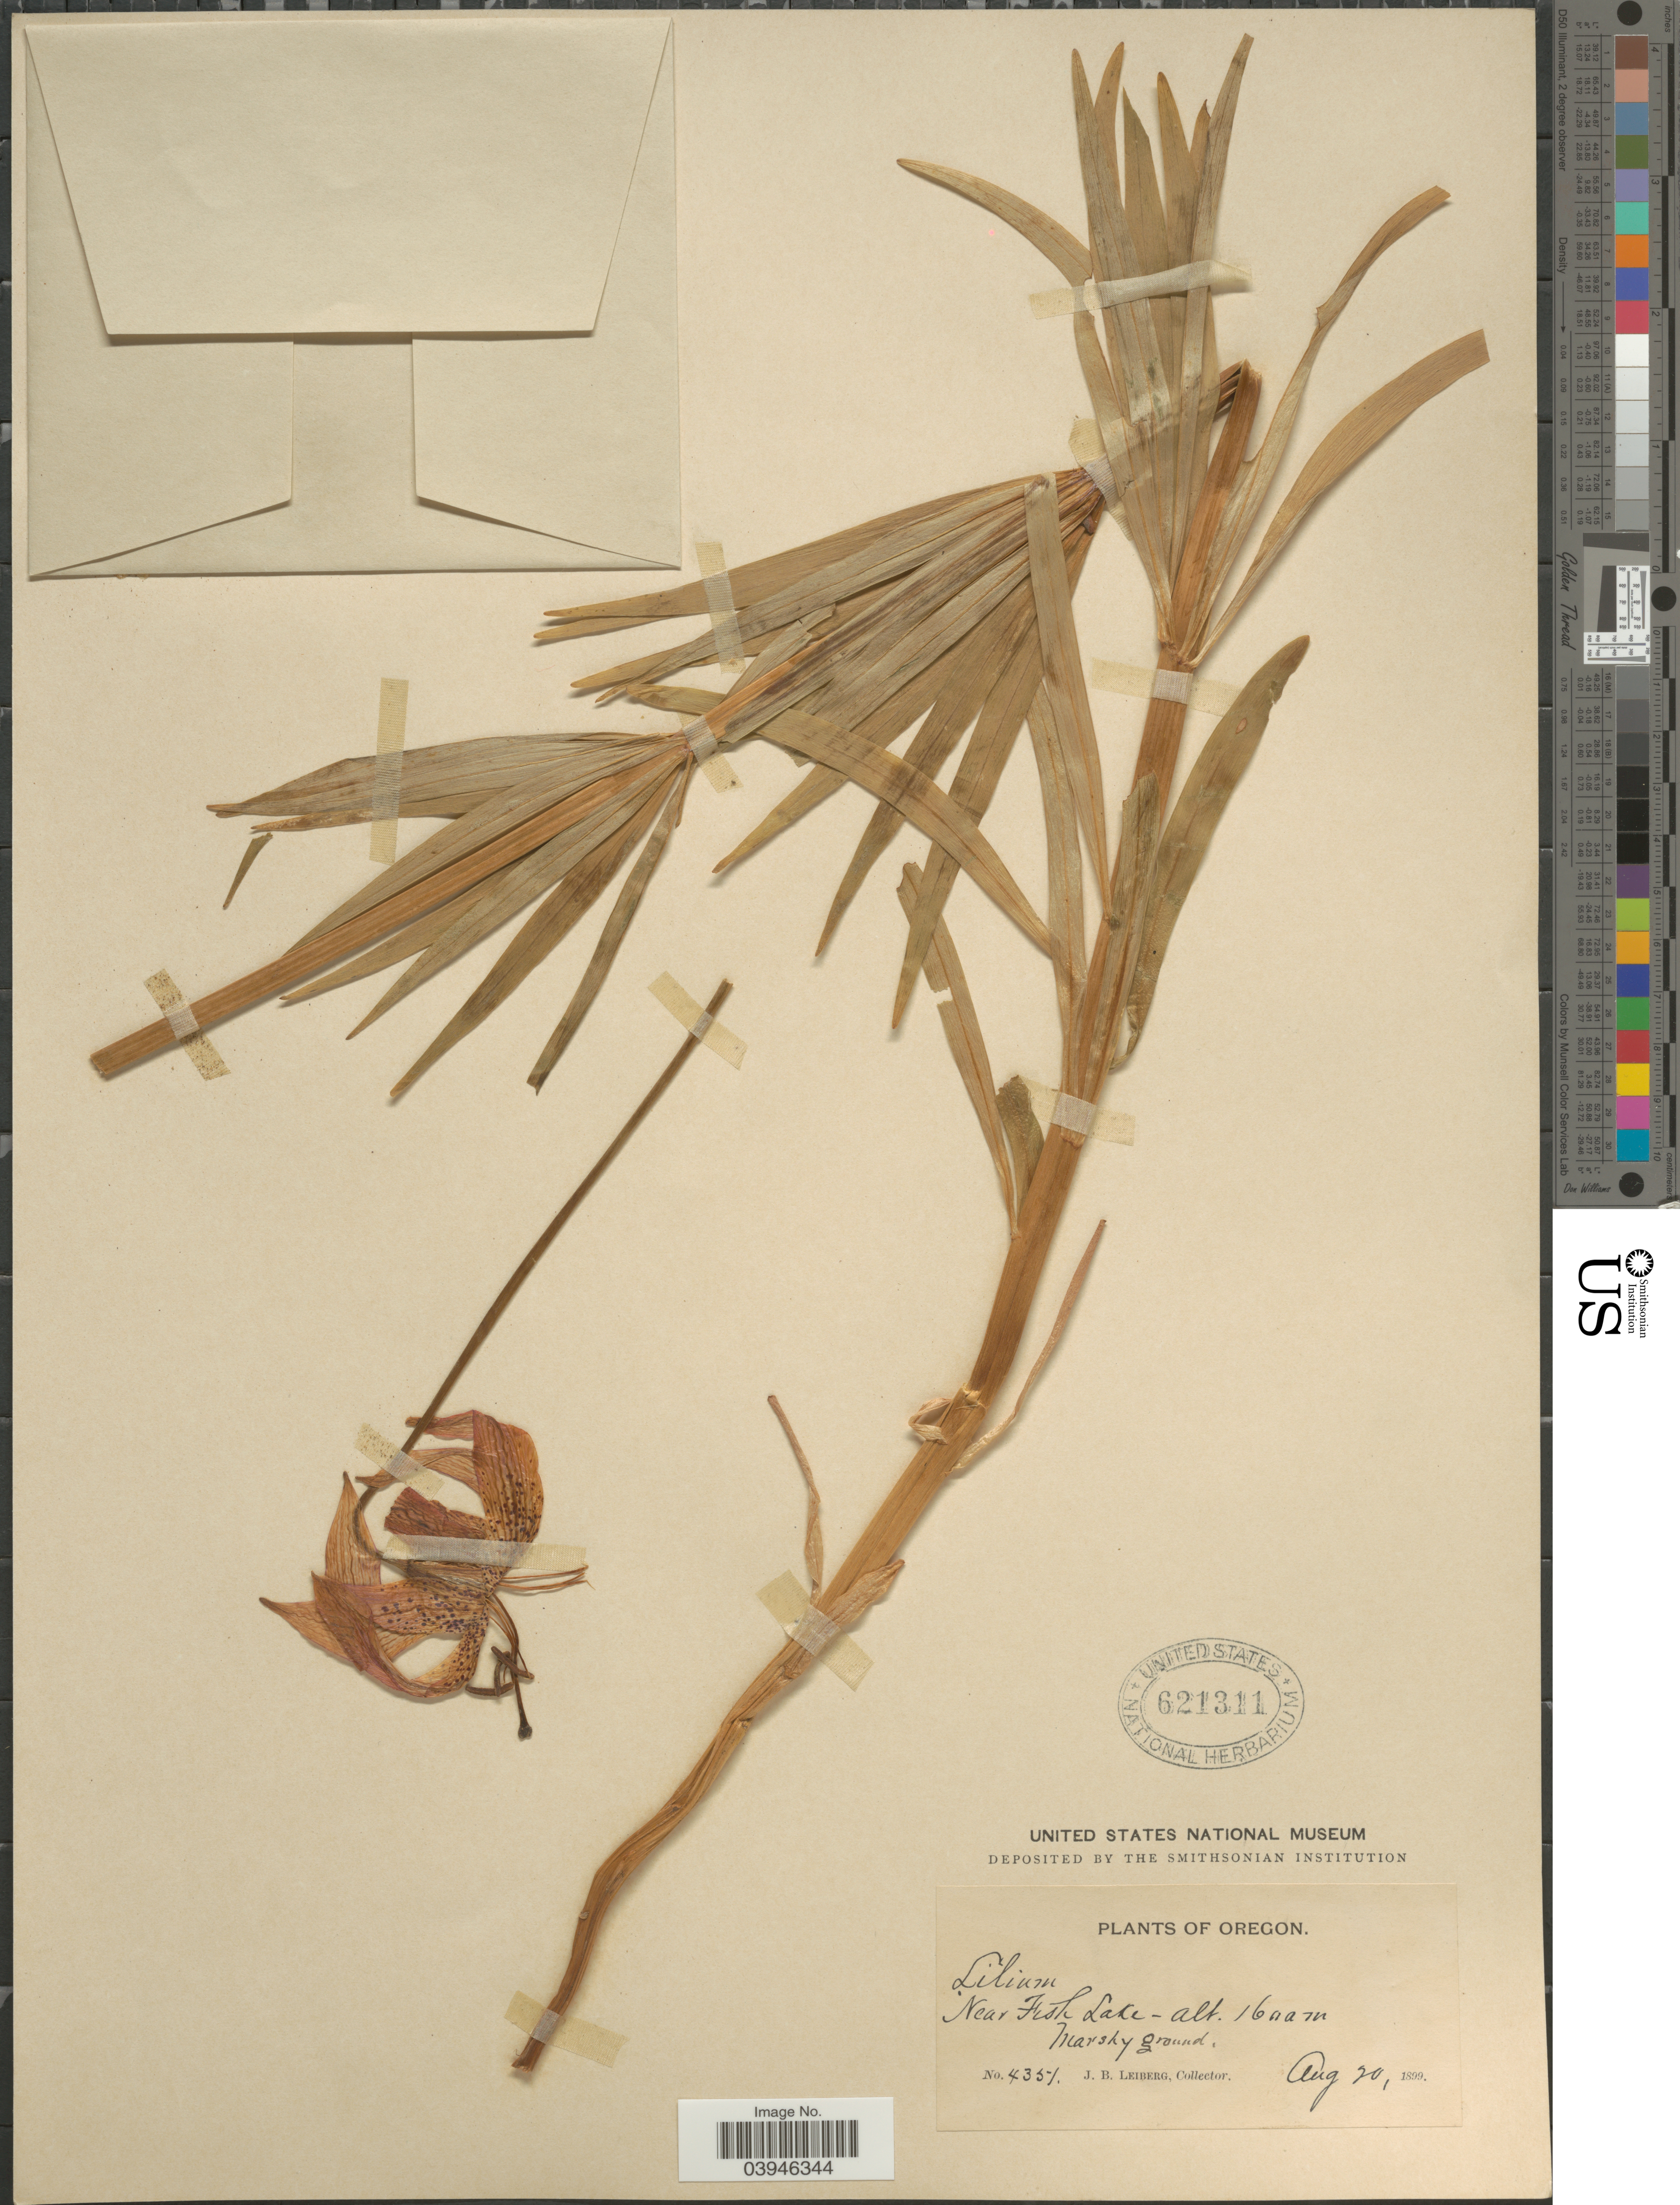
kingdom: Plantae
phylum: Tracheophyta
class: Liliopsida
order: Liliales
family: Liliaceae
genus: Lilium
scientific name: Lilium sp.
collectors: J. B. Leiberg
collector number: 4351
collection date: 1899-08-20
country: United States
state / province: Oregon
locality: Near Fish Lake.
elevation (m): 1600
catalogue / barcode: US 621311